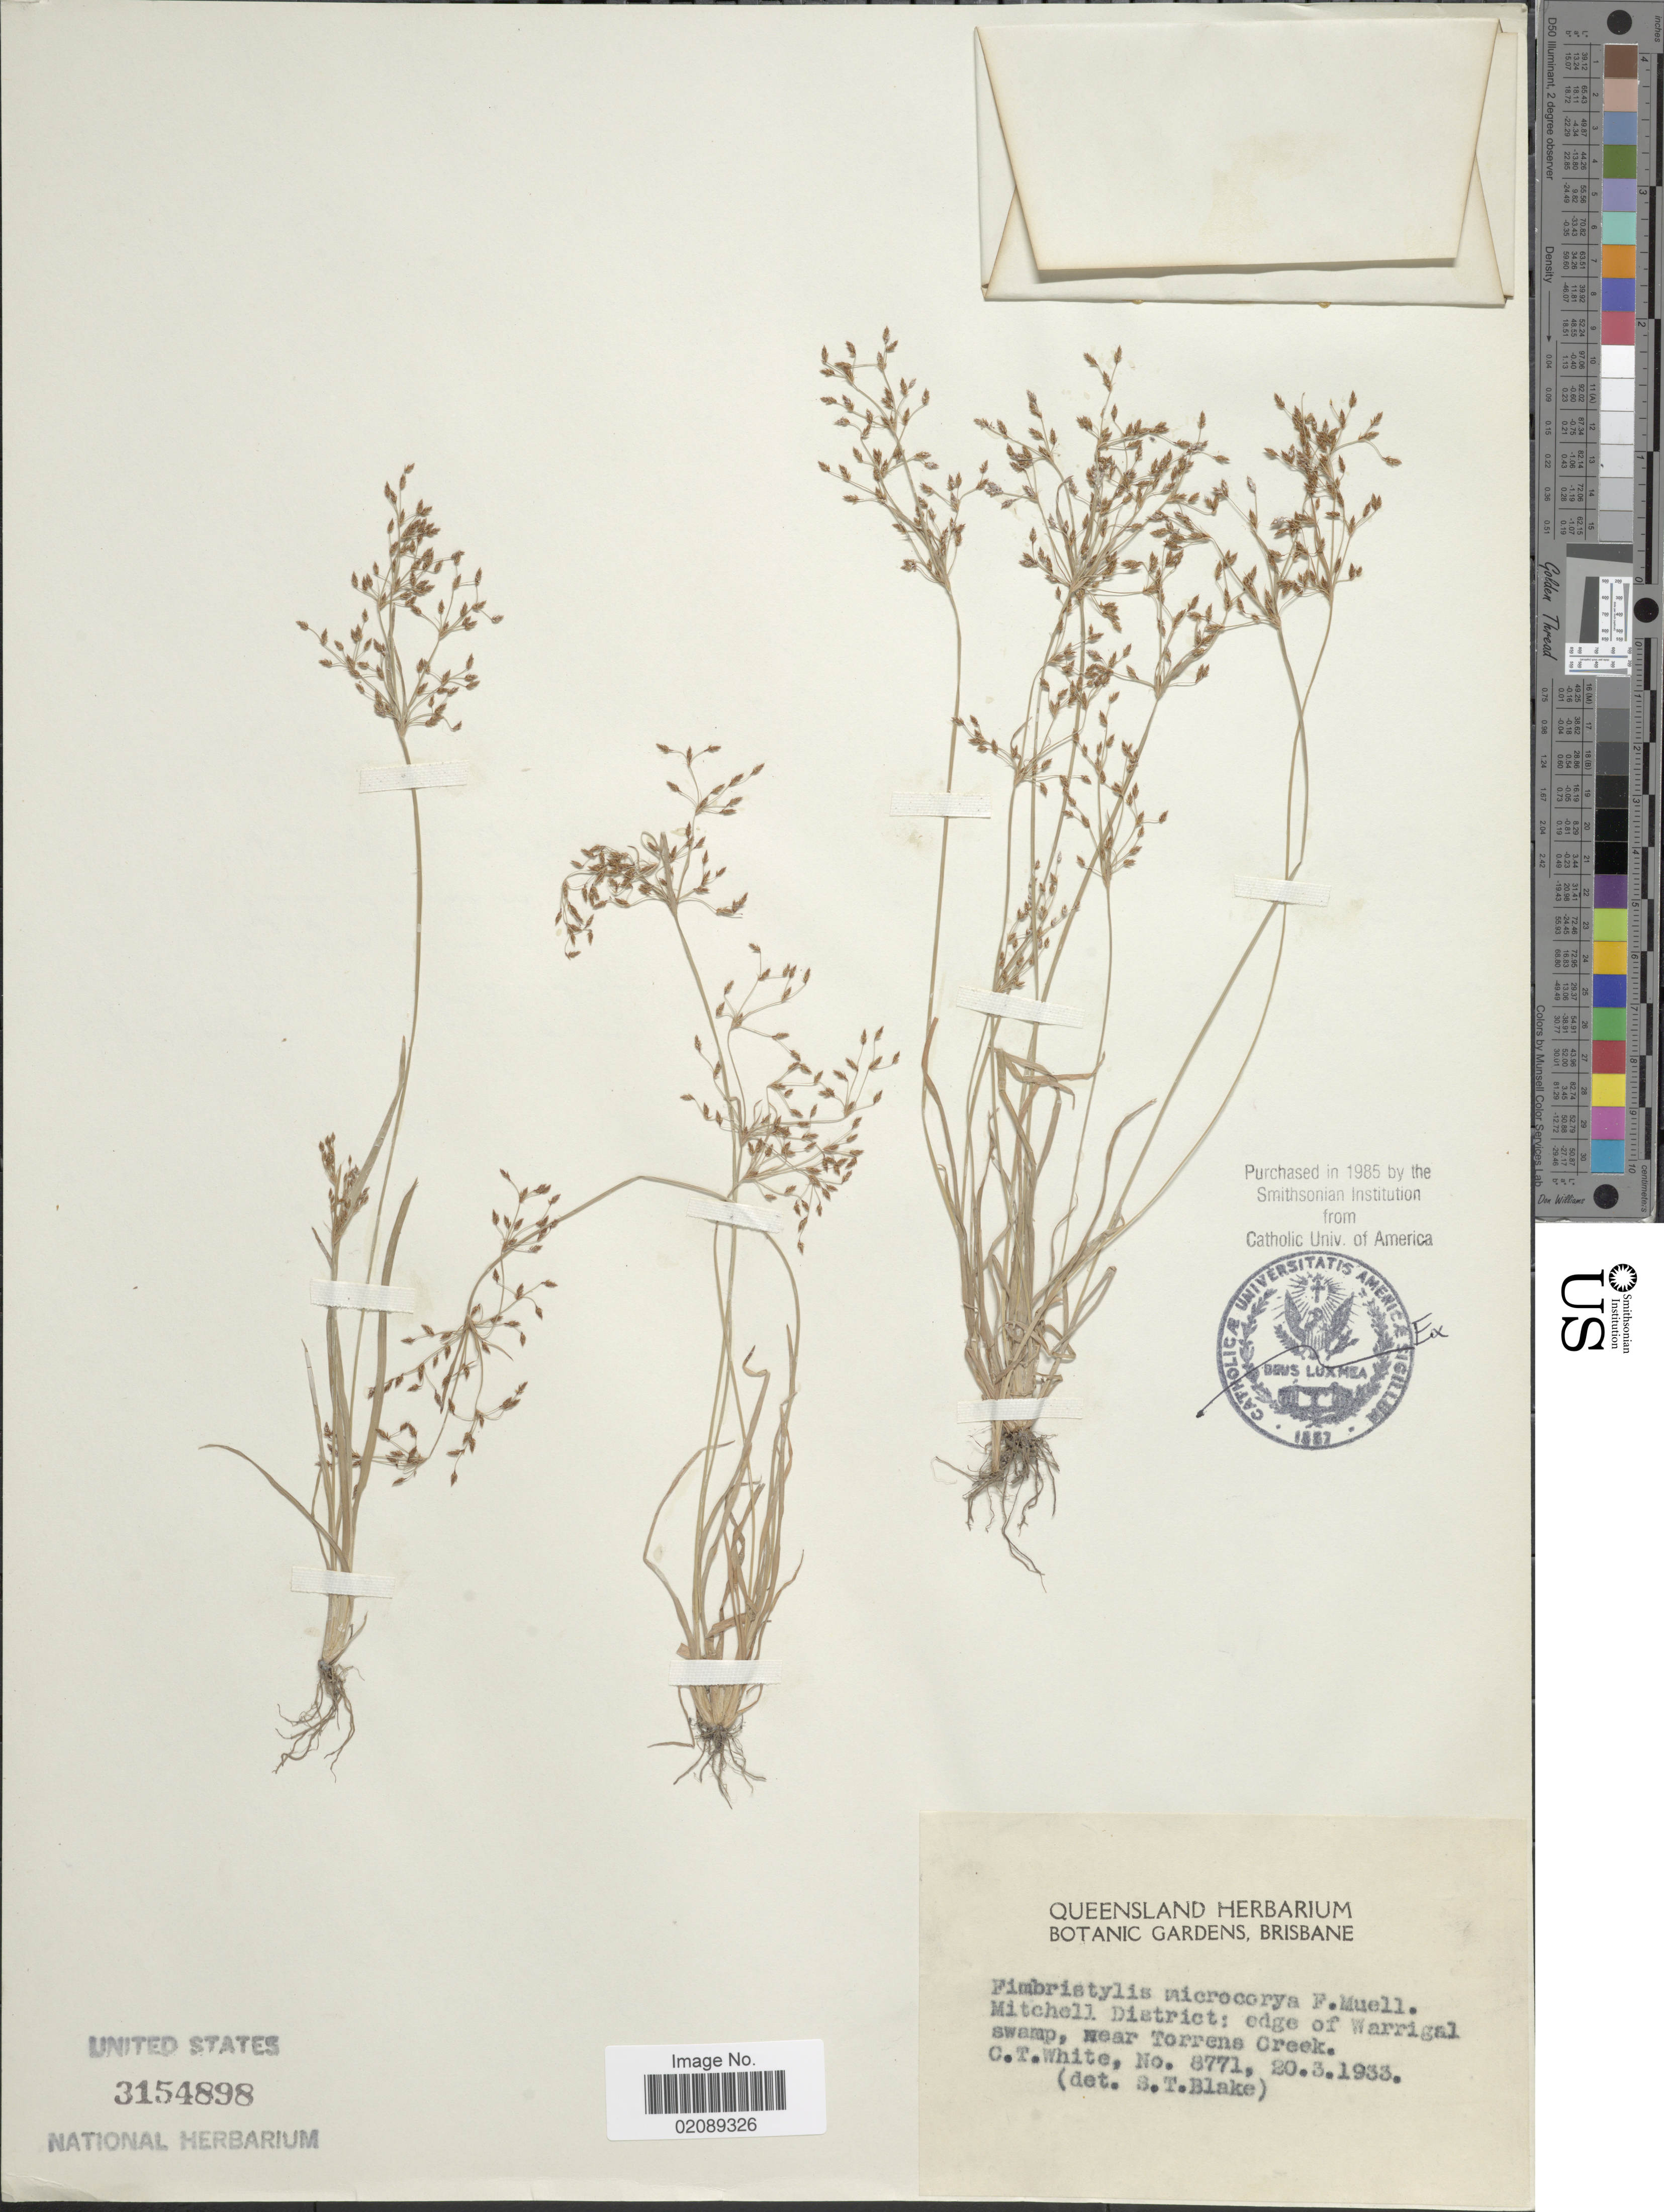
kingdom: Plantae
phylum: Tracheophyta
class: Liliopsida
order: Poales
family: Cyperaceae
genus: Fimbristylis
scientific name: Fimbristylis microcarya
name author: F. Muell.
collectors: C. T. White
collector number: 8771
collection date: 1933-03-20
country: Australia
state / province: Queensland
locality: Mitchell District: edge of Warrigal swamp, near Torrens Creek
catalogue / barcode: US 3154898